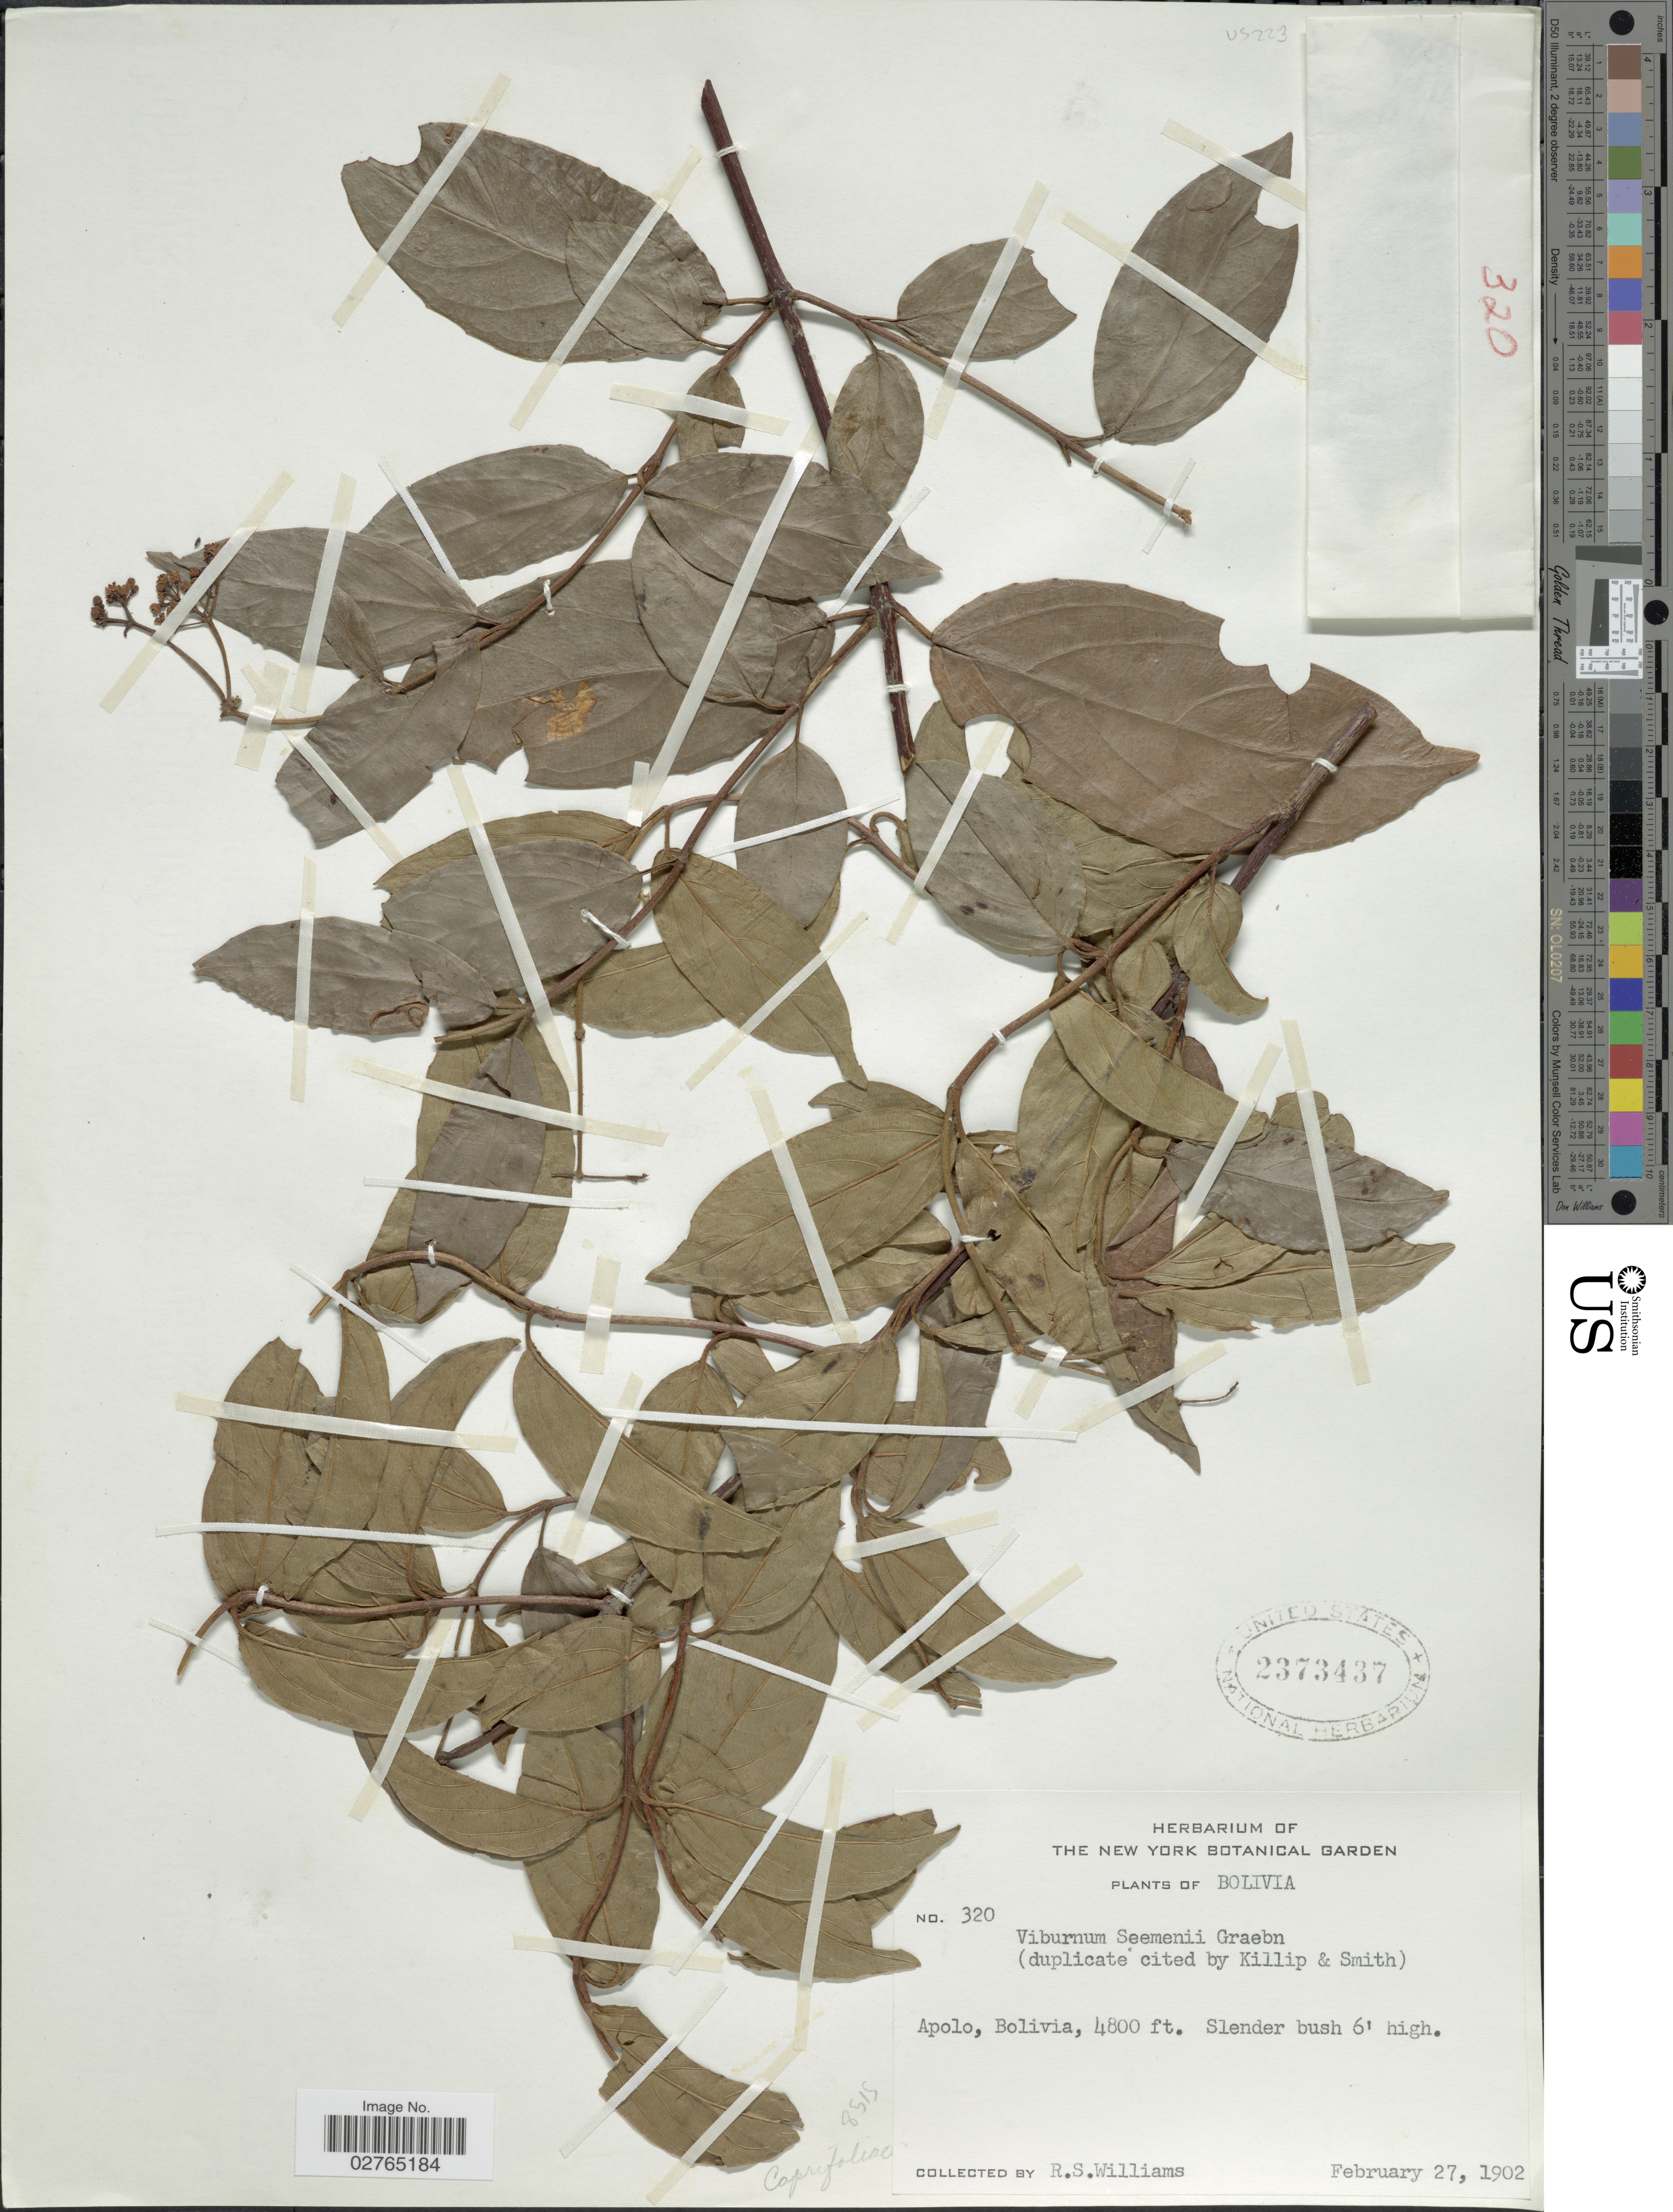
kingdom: Plantae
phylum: Tracheophyta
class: Magnoliopsida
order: Dipsacales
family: Viburnaceae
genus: Viburnum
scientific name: Viburnum seemenii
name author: Graebn. in Urb.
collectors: R. S. Williams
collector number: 320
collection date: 1902-02-27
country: Bolivia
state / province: La Paz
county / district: Franz Tamayo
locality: Apolo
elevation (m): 1463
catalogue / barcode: US 2373437